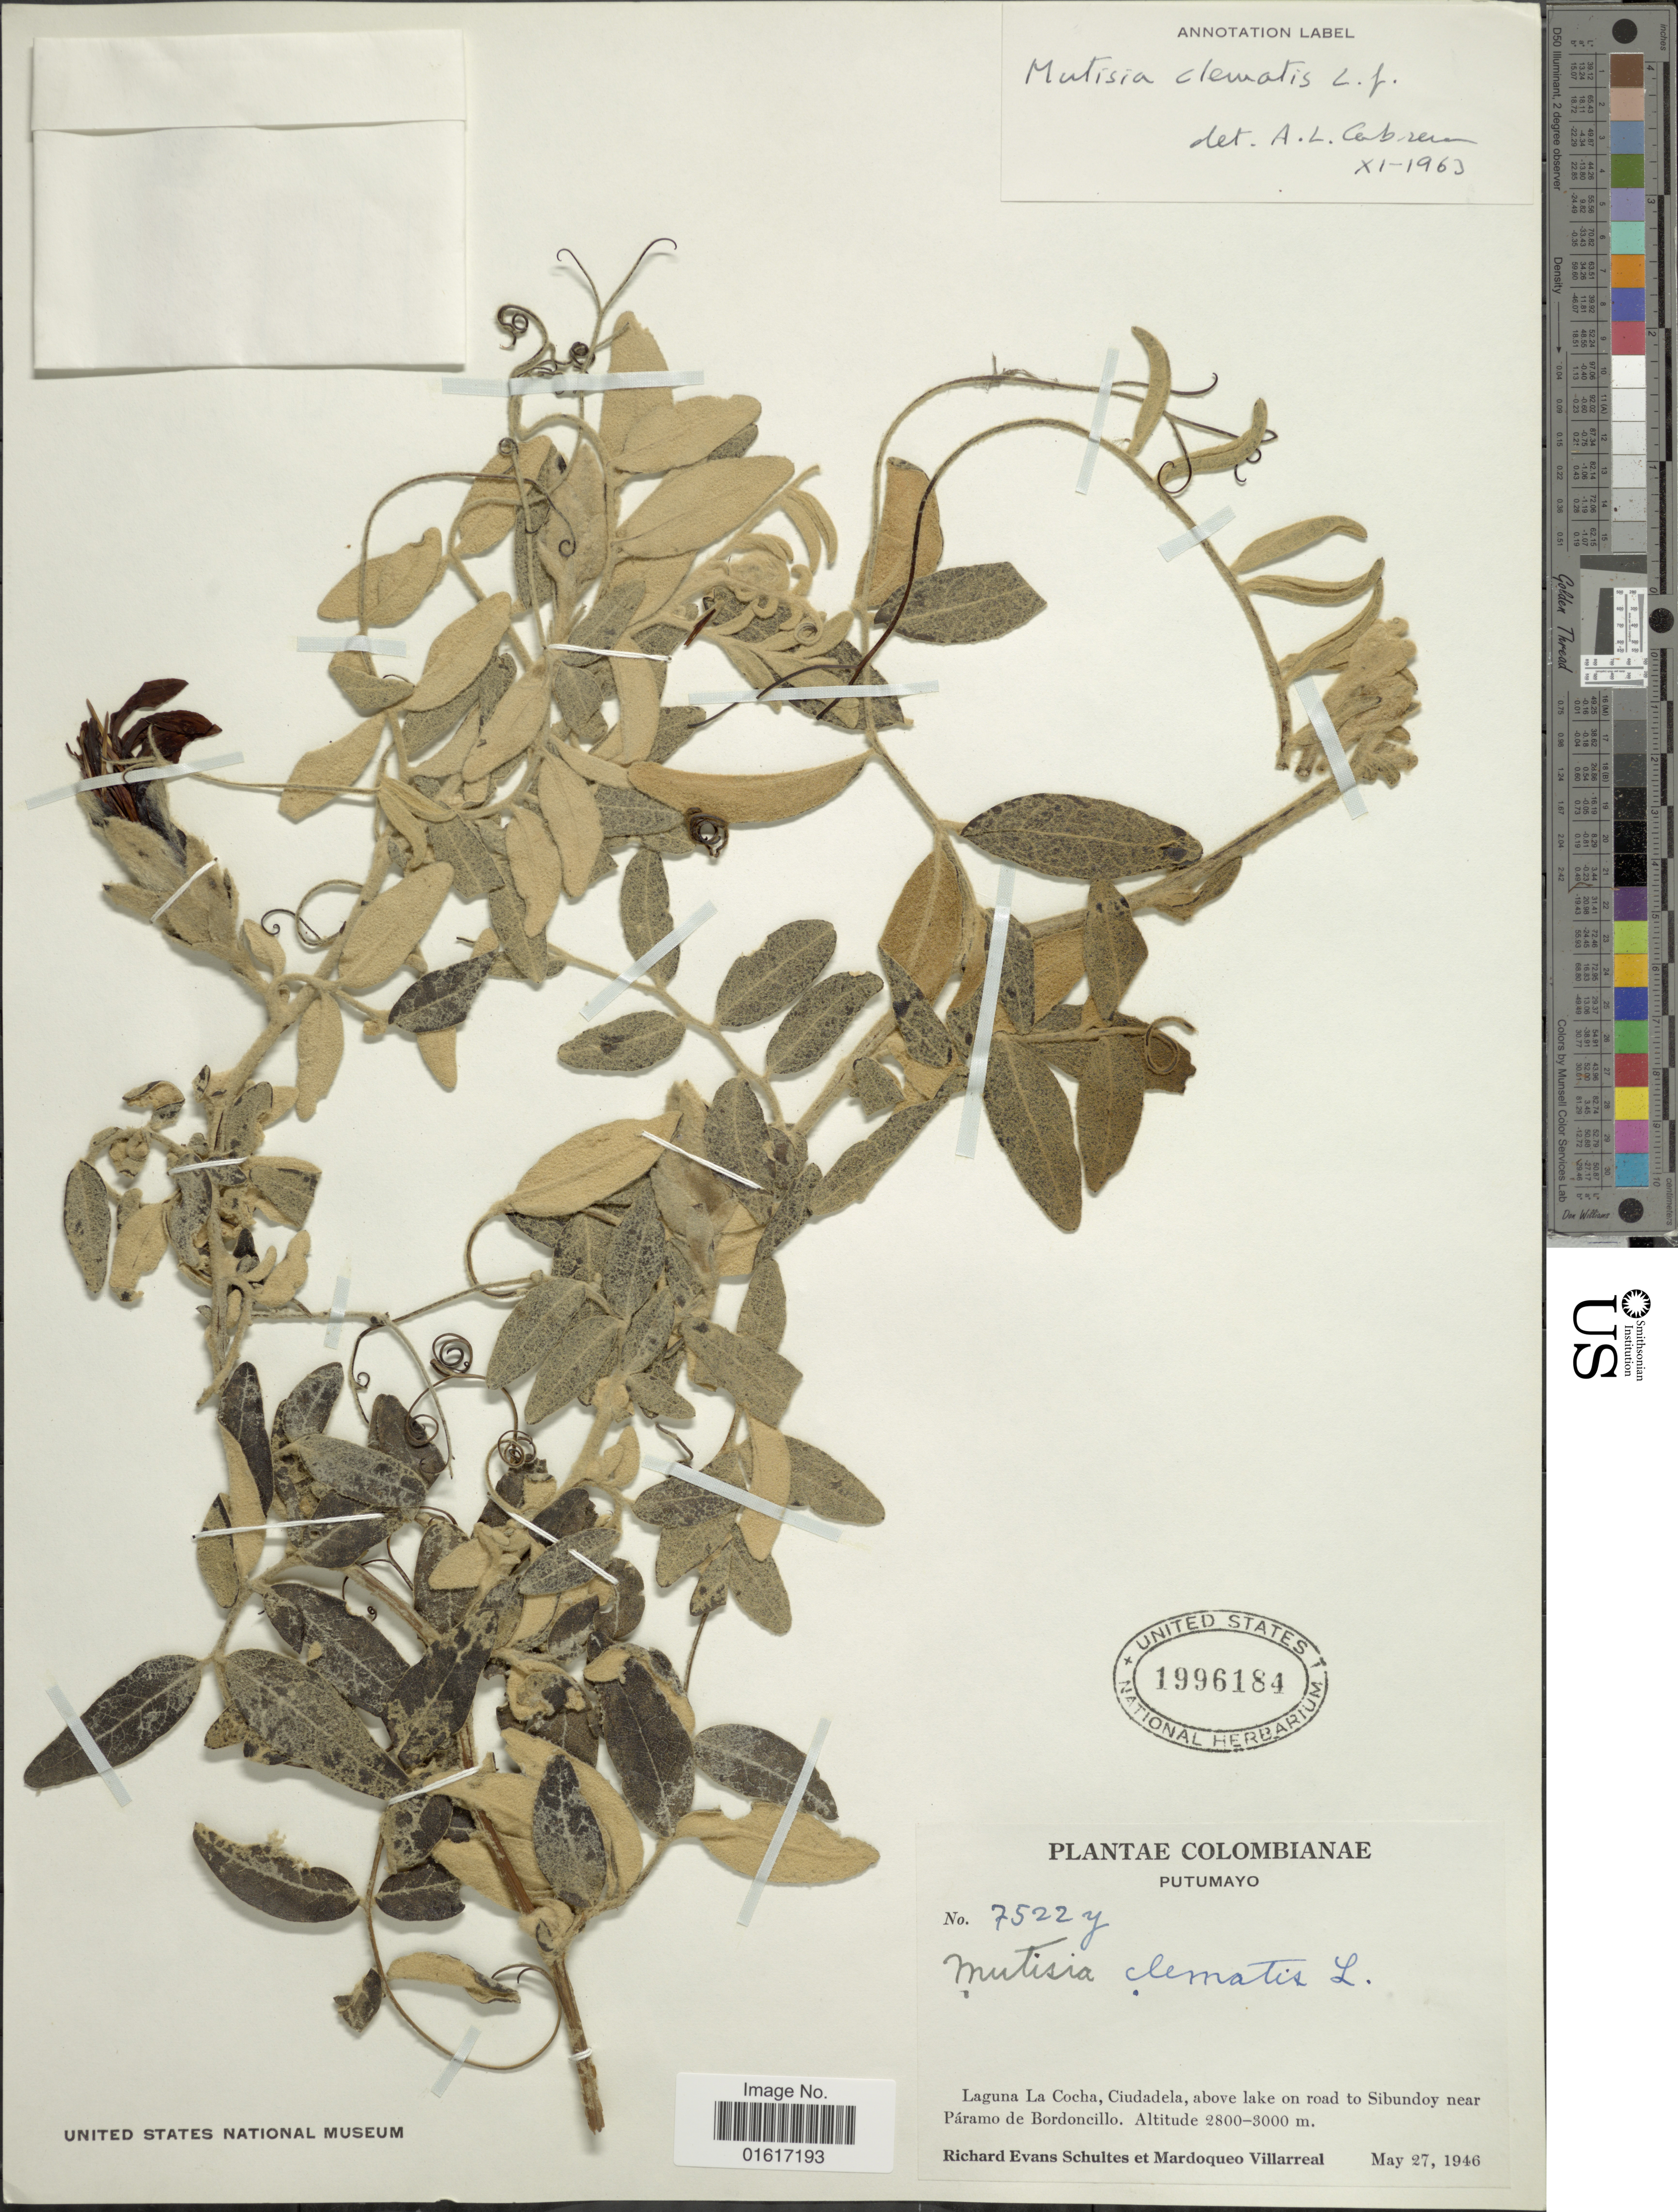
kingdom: Plantae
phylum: Tracheophyta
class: Magnoliopsida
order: Asterales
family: Asteraceae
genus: Mutisia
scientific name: Mutisia clematis var. clematis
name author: L. f.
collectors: R. E. Schultes & M. Villareal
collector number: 7522y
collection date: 1946-05-27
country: Colombia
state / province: Putumayo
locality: Laguna La Coche, Ciudadela, above lake on road to Sibundoy near Páramo de Bordoncillo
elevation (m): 2800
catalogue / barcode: US 1996184